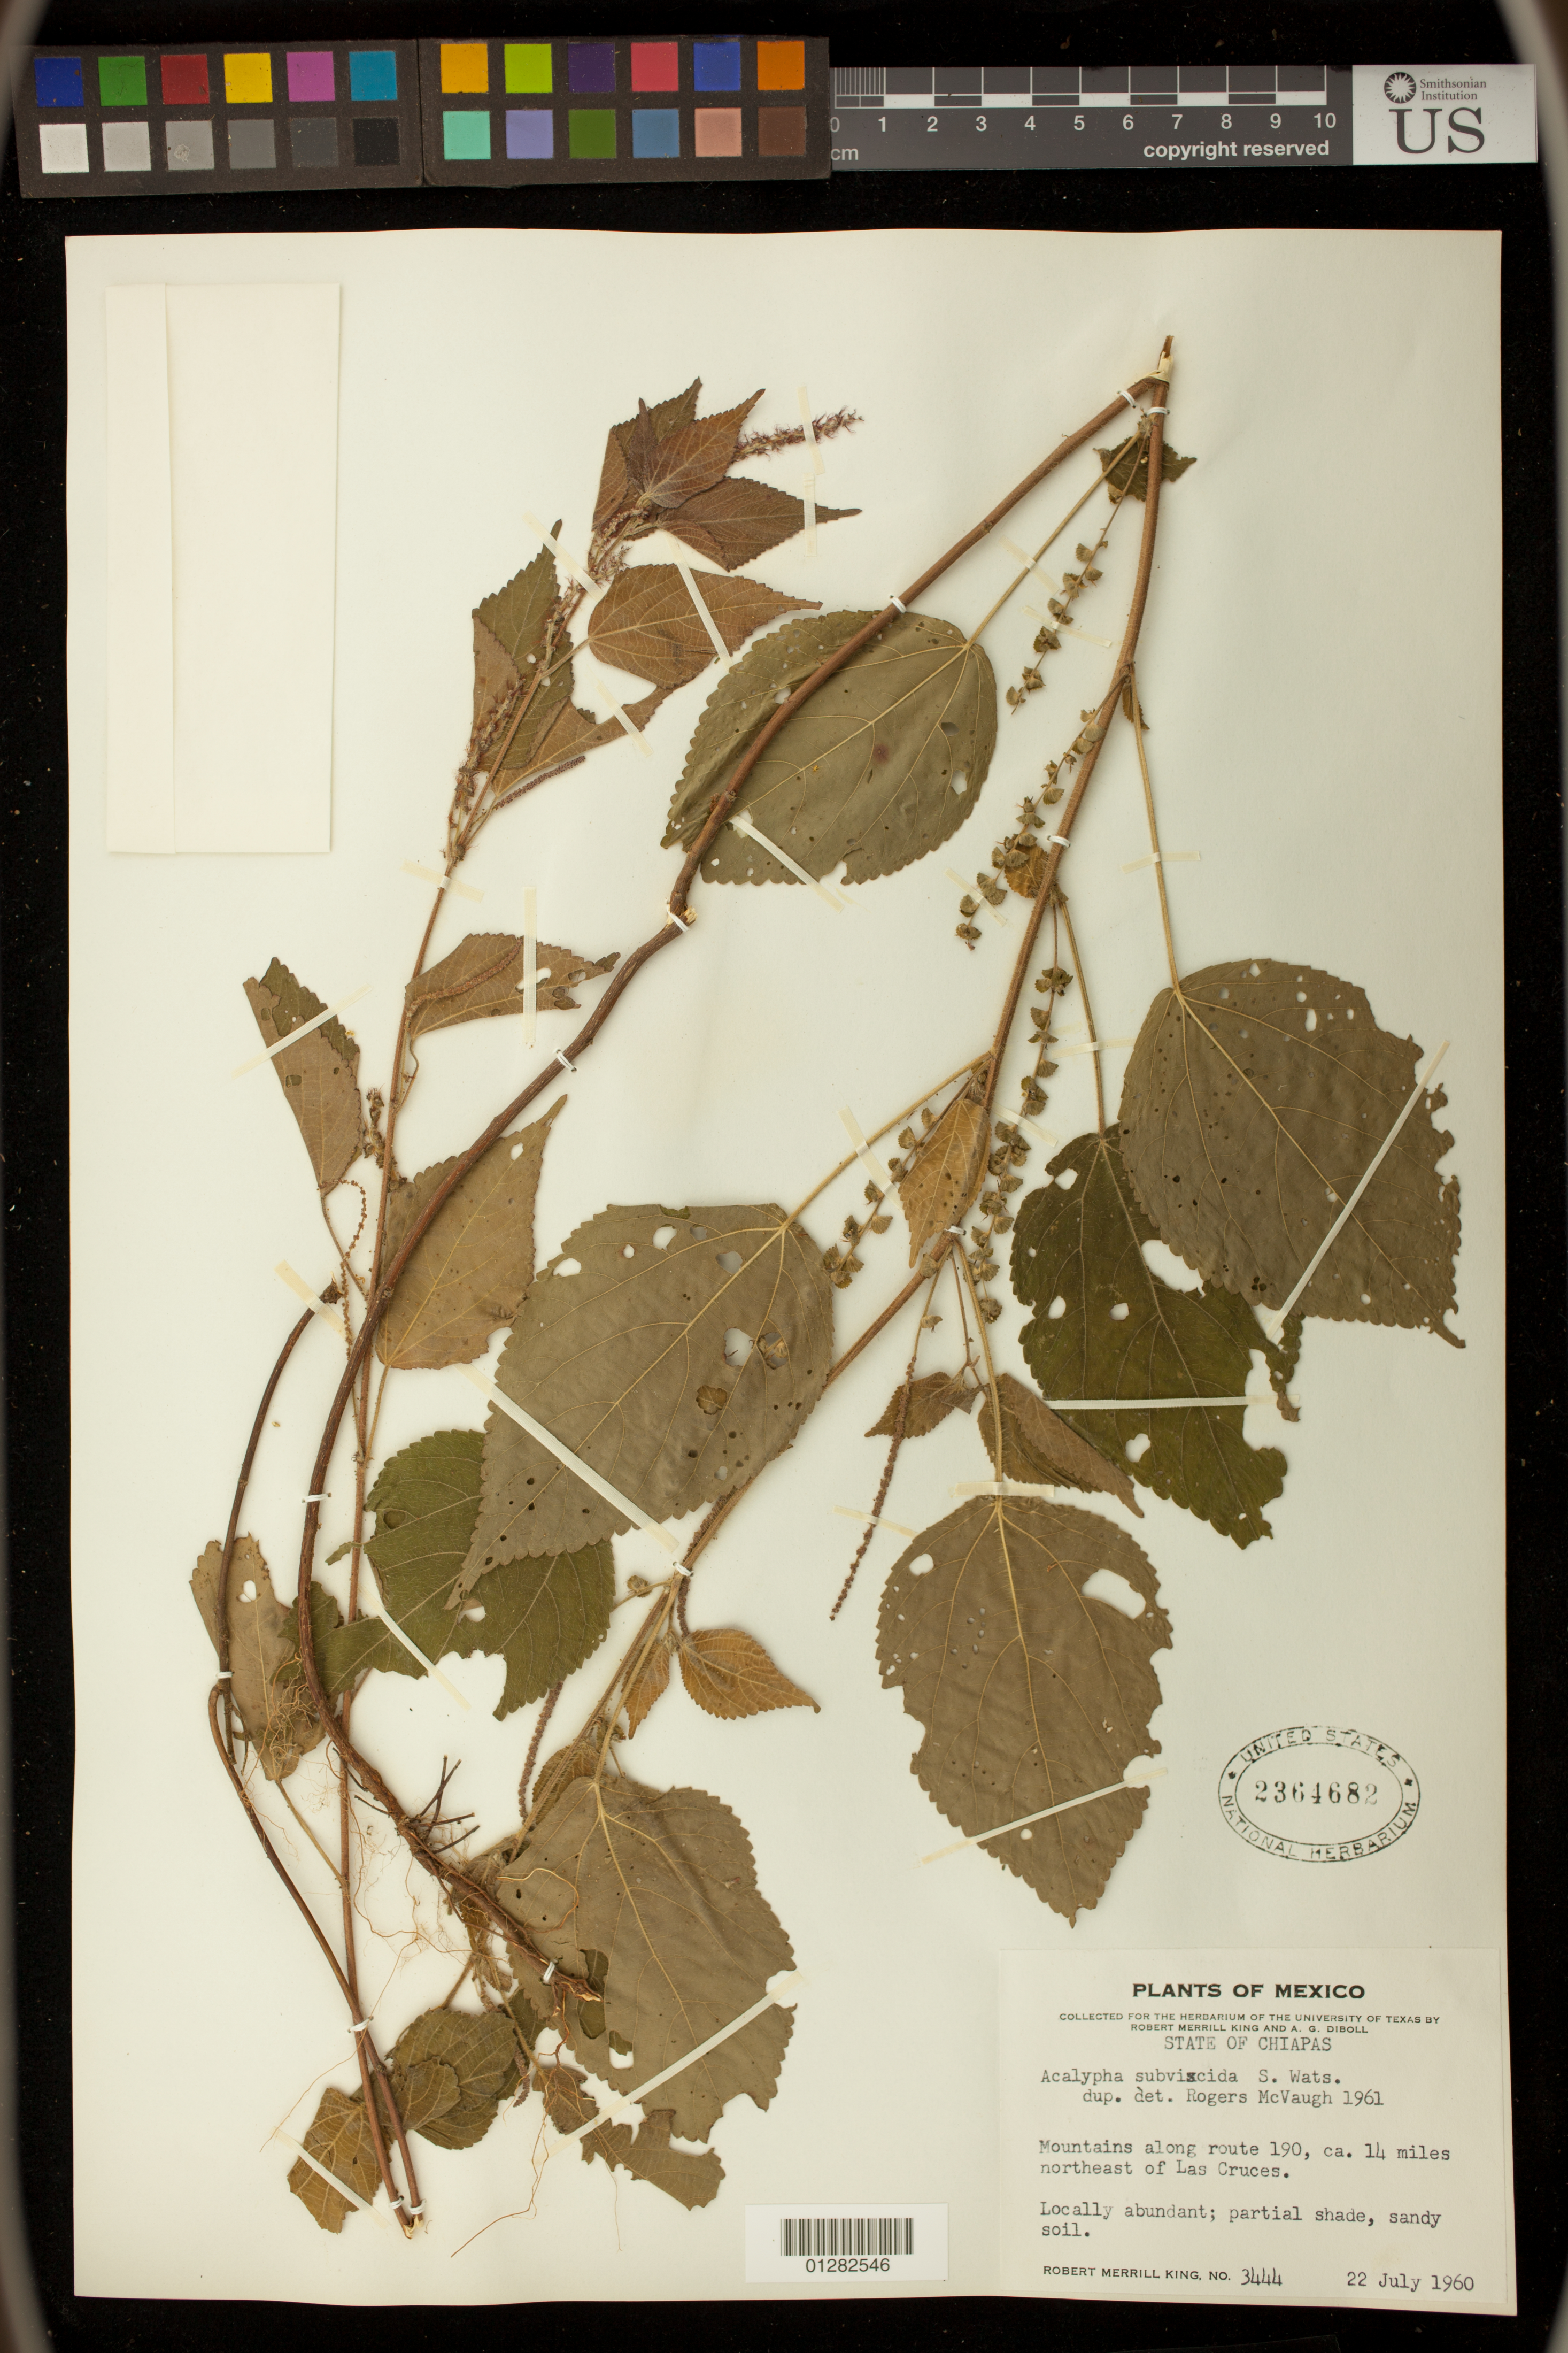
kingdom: Plantae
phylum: Tracheophyta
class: Magnoliopsida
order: Malpighiales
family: Euphorbiaceae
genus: Acalypha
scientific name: Acalypha subviscida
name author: S. Watson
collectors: R. McVaugh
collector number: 3444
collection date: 1960-07-22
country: Mexico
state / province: Chiapas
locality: Mountains along route 190, ca. 14 miles northeast of Las Cruces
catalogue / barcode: US 2364682